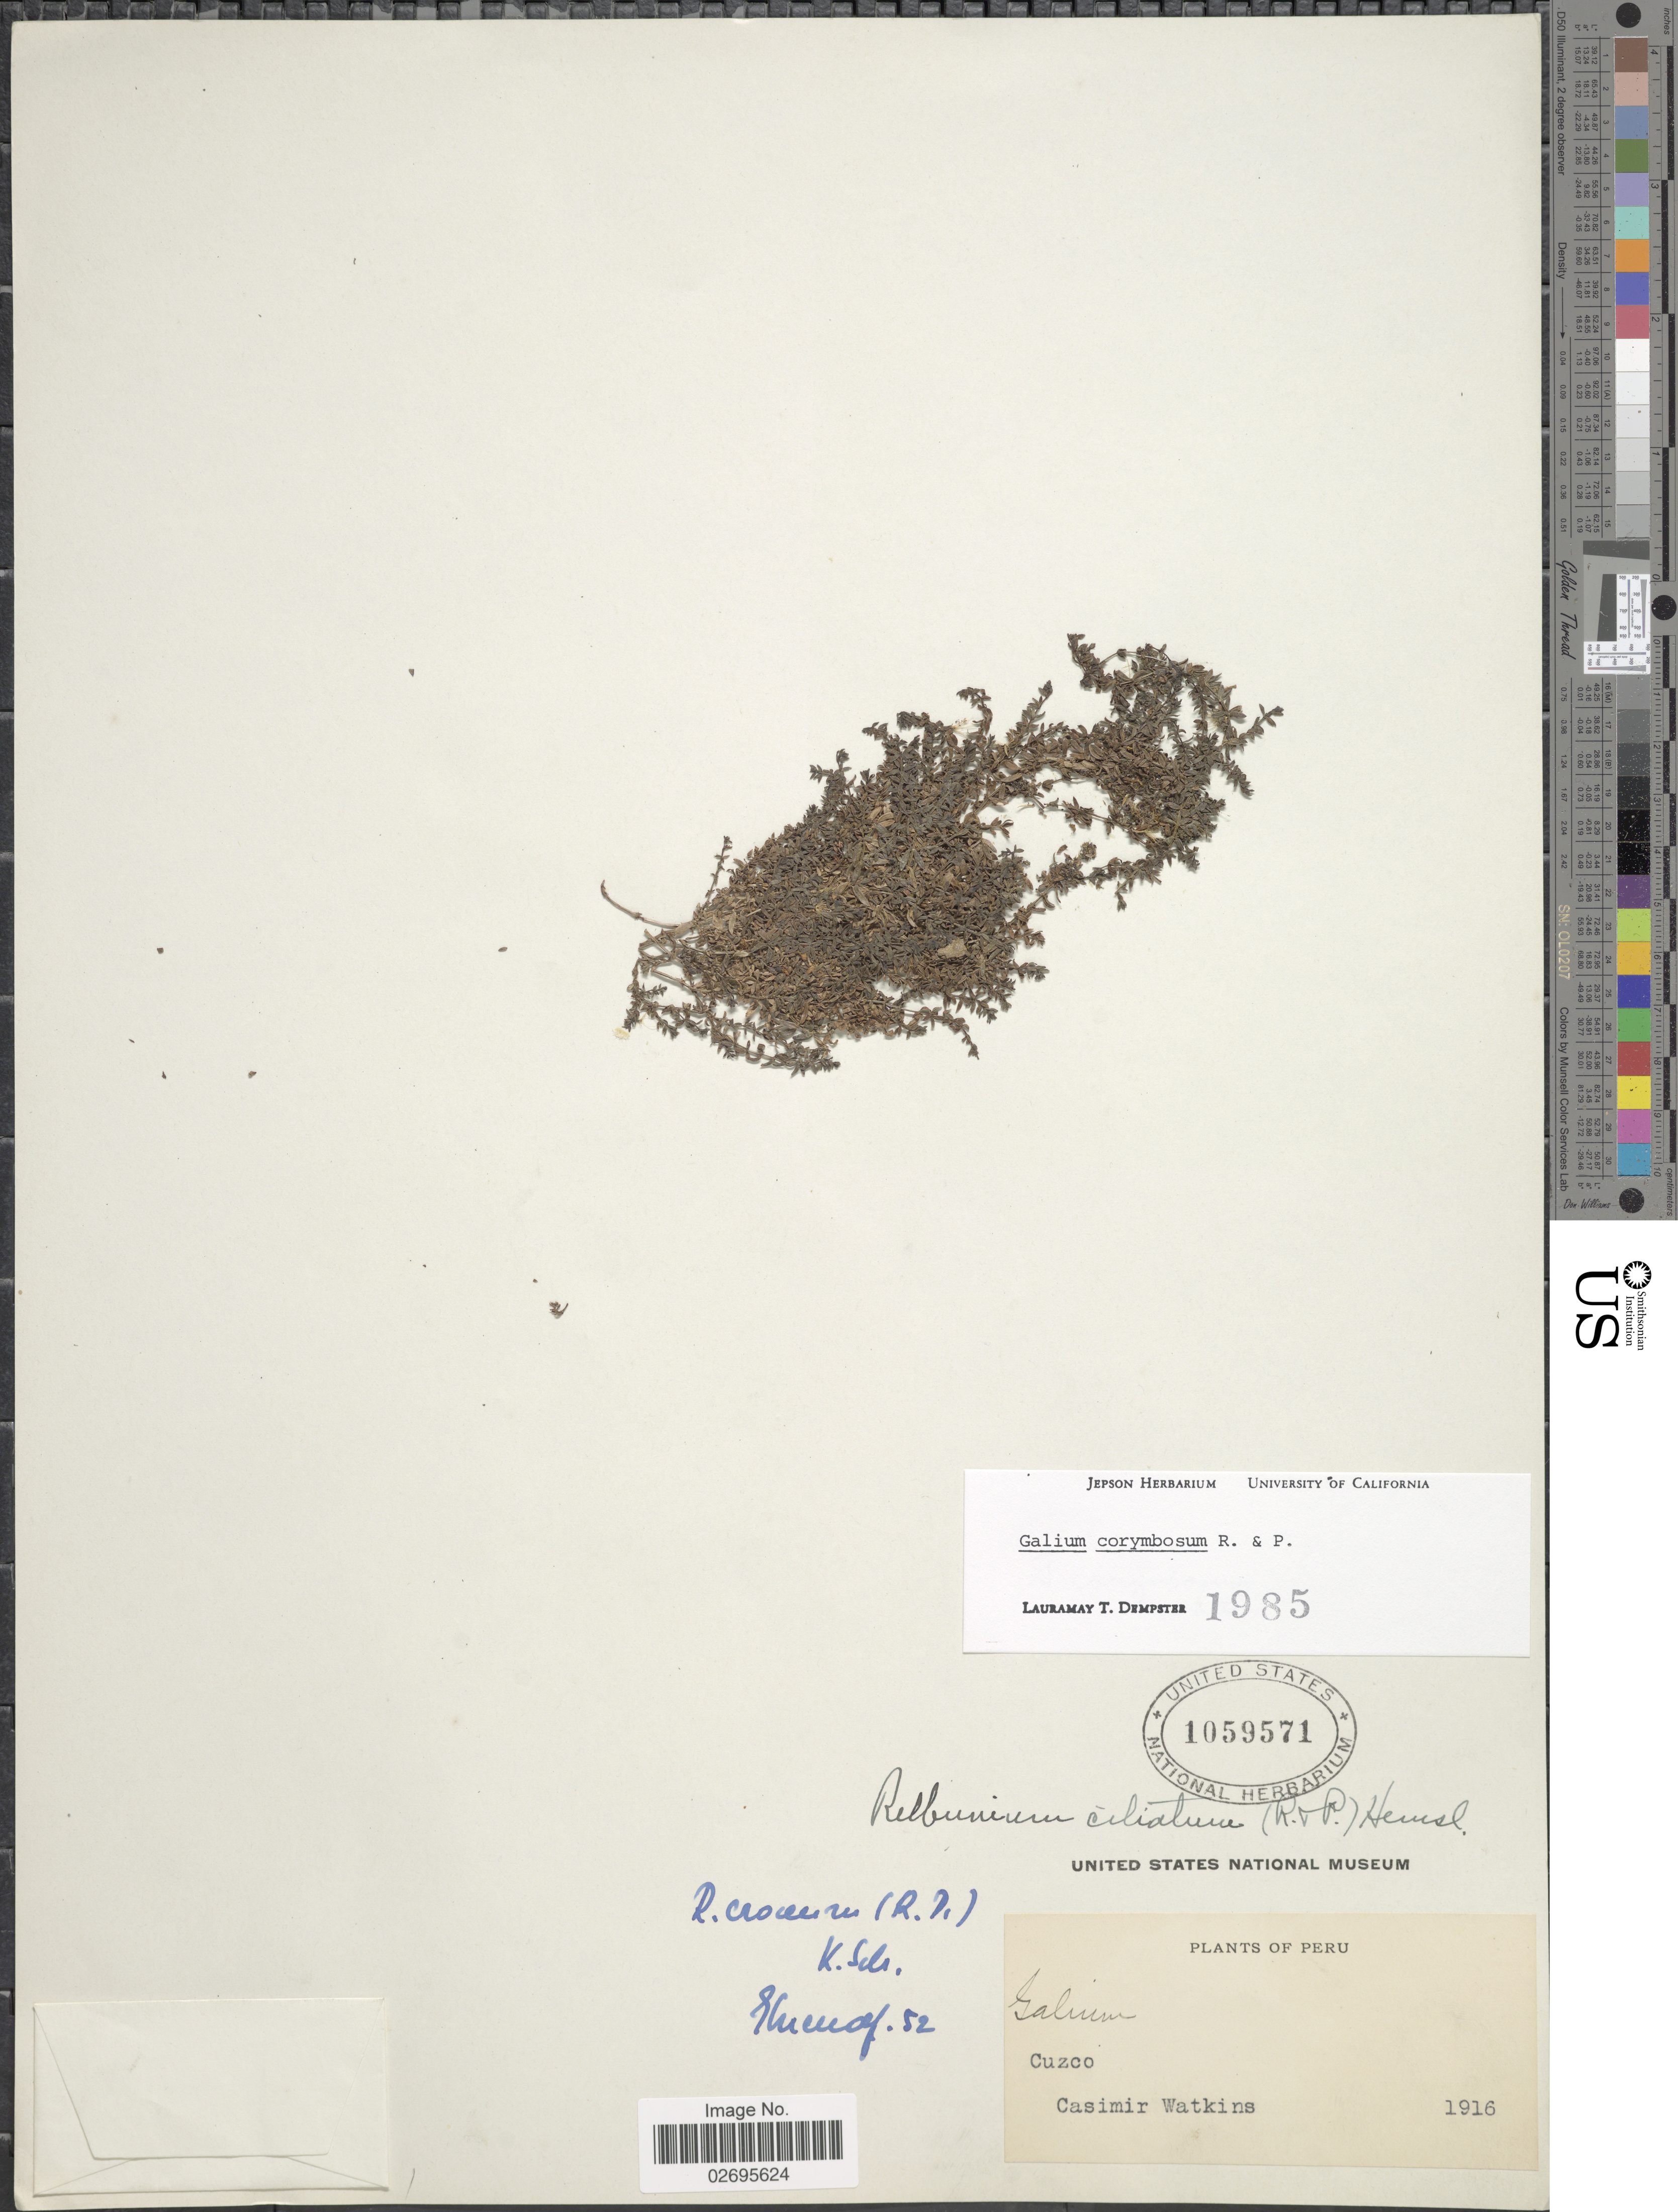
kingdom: Plantae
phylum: Tracheophyta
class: Magnoliopsida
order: Gentianales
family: Rubiaceae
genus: Galium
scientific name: Galium corymbosum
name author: Ruiz & Pav.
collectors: C. Watkins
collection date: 1916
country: Peru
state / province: Cusco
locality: Cuzco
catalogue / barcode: US 1059571